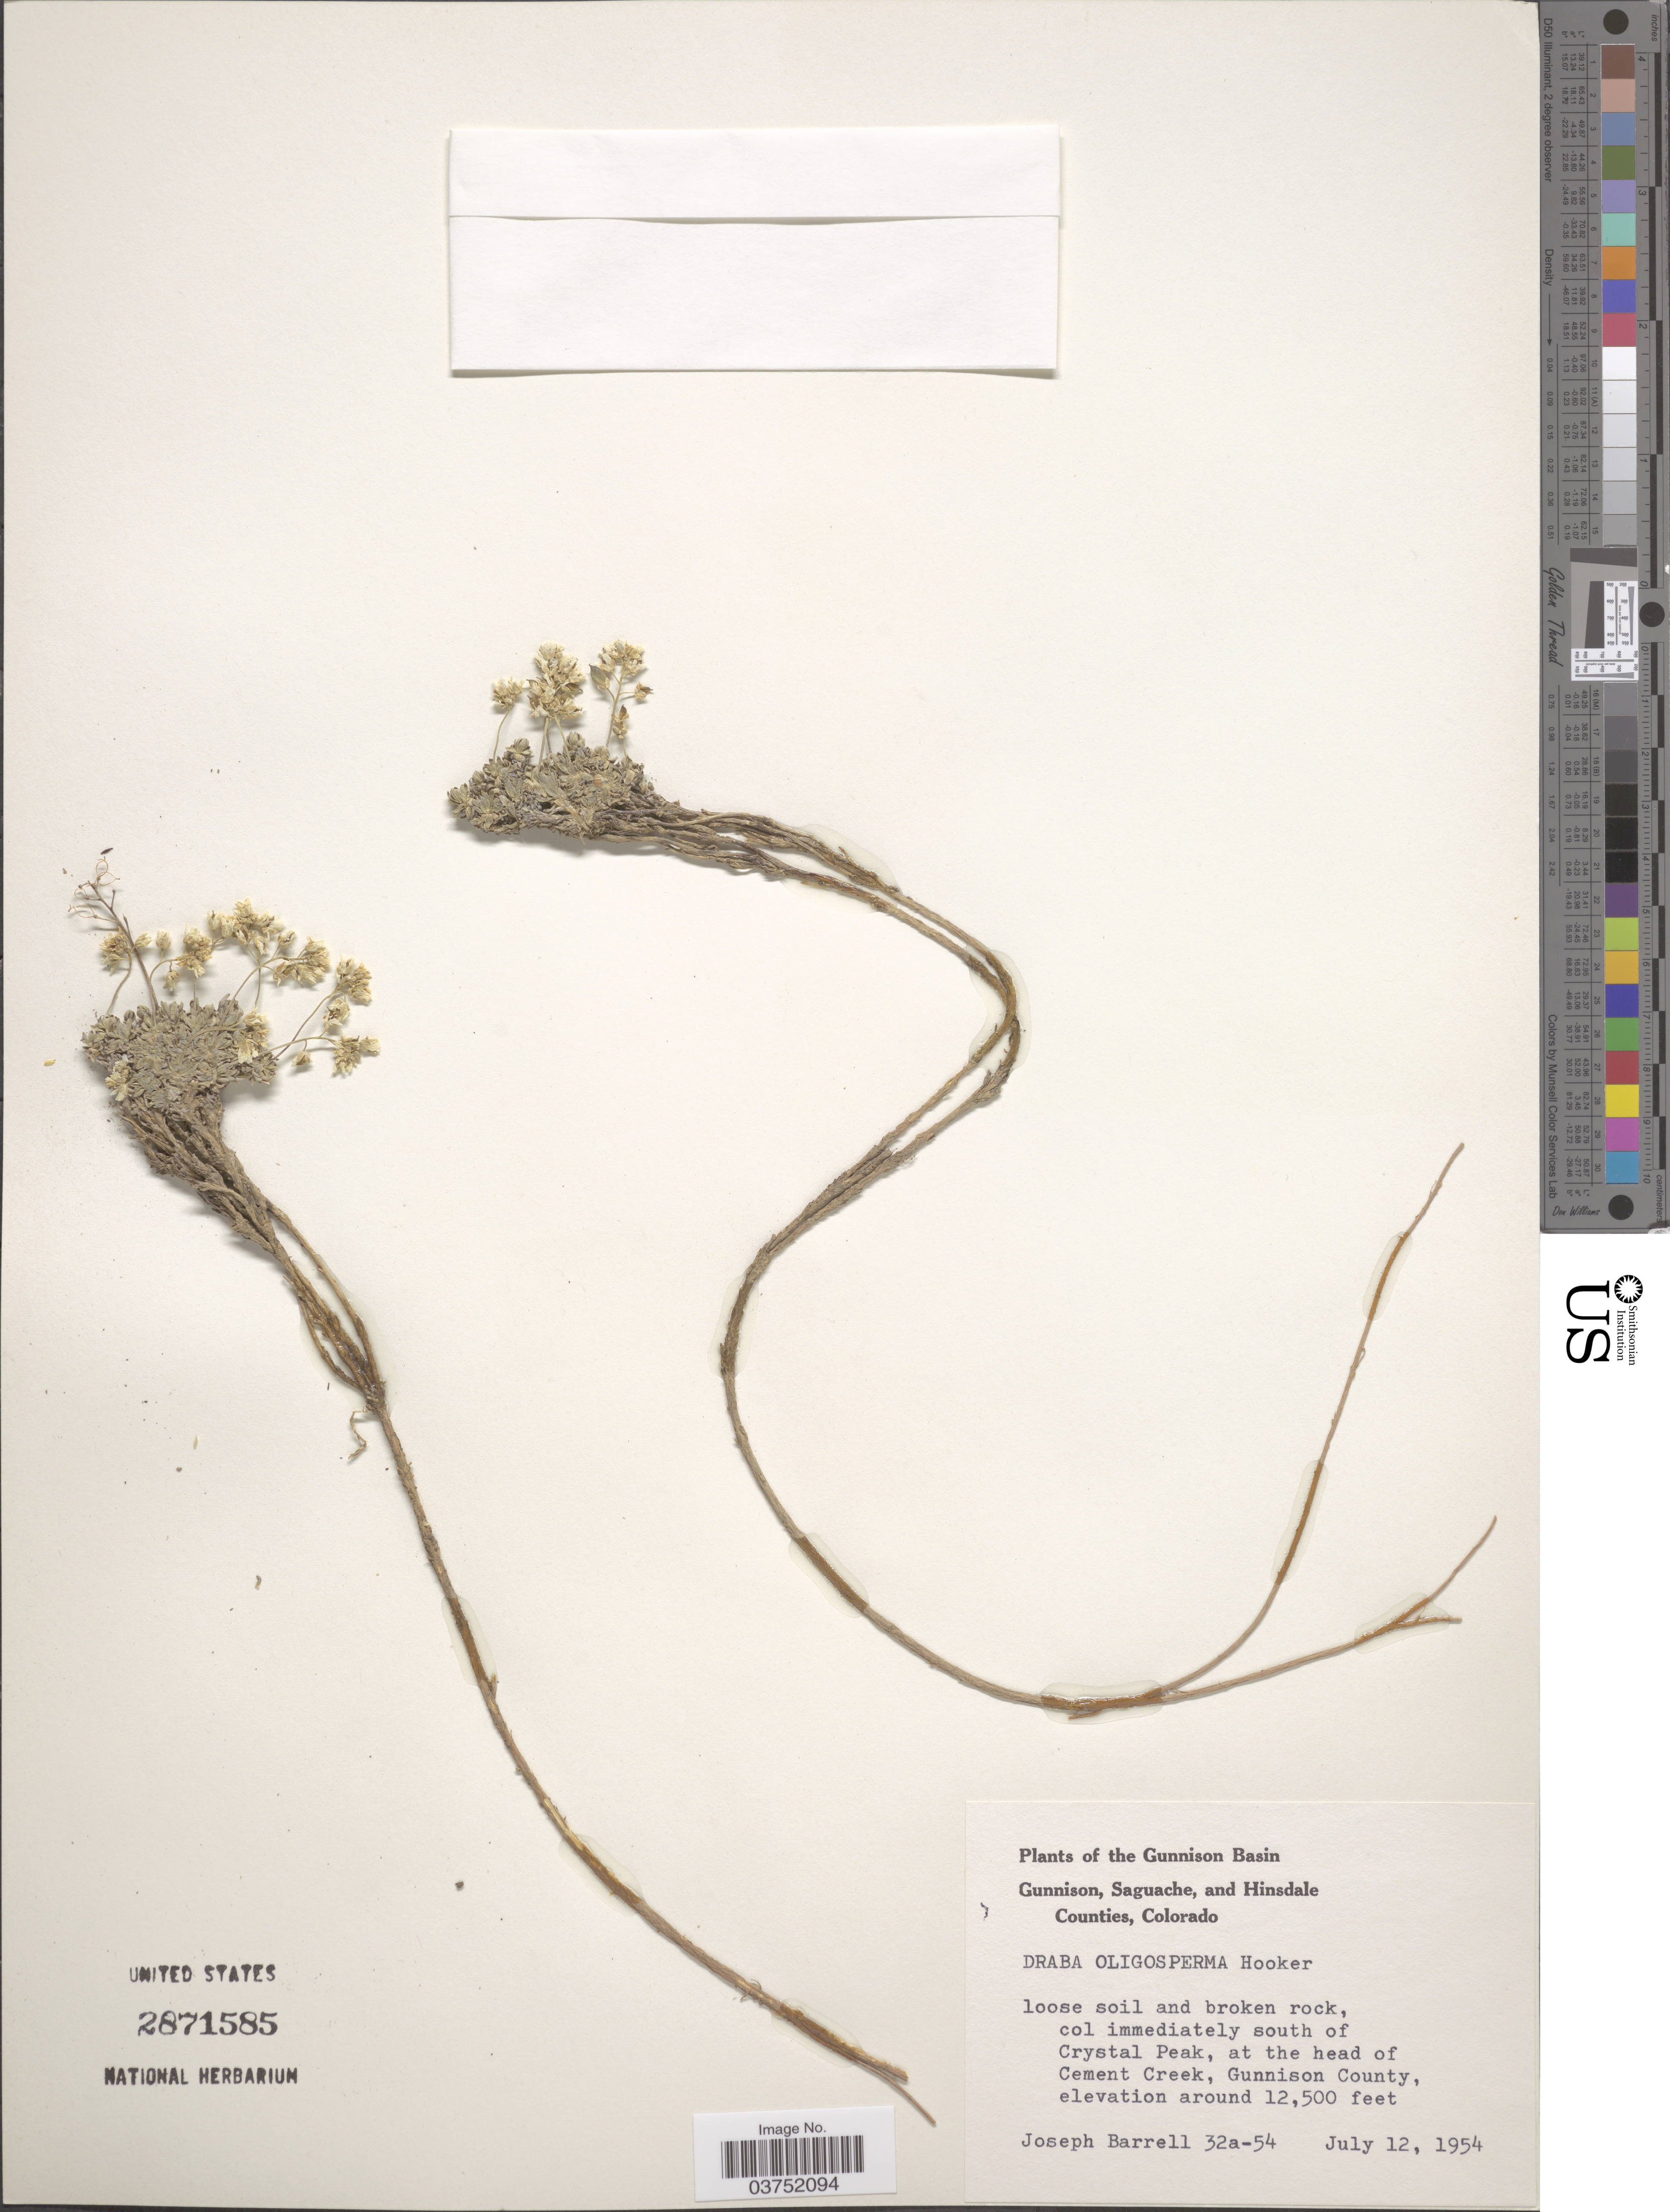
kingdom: Plantae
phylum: Tracheophyta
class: Magnoliopsida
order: Brassicales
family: Brassicaceae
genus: Draba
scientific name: Draba oligosperma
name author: Hook.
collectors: J. Barrell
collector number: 32a-54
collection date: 1954-07-12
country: United States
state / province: Colorado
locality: Gunnison Basin. Col immediately south of Crystal Peak, at the head of Cement Creek, Gunnison County.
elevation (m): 3810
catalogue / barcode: US 2871585